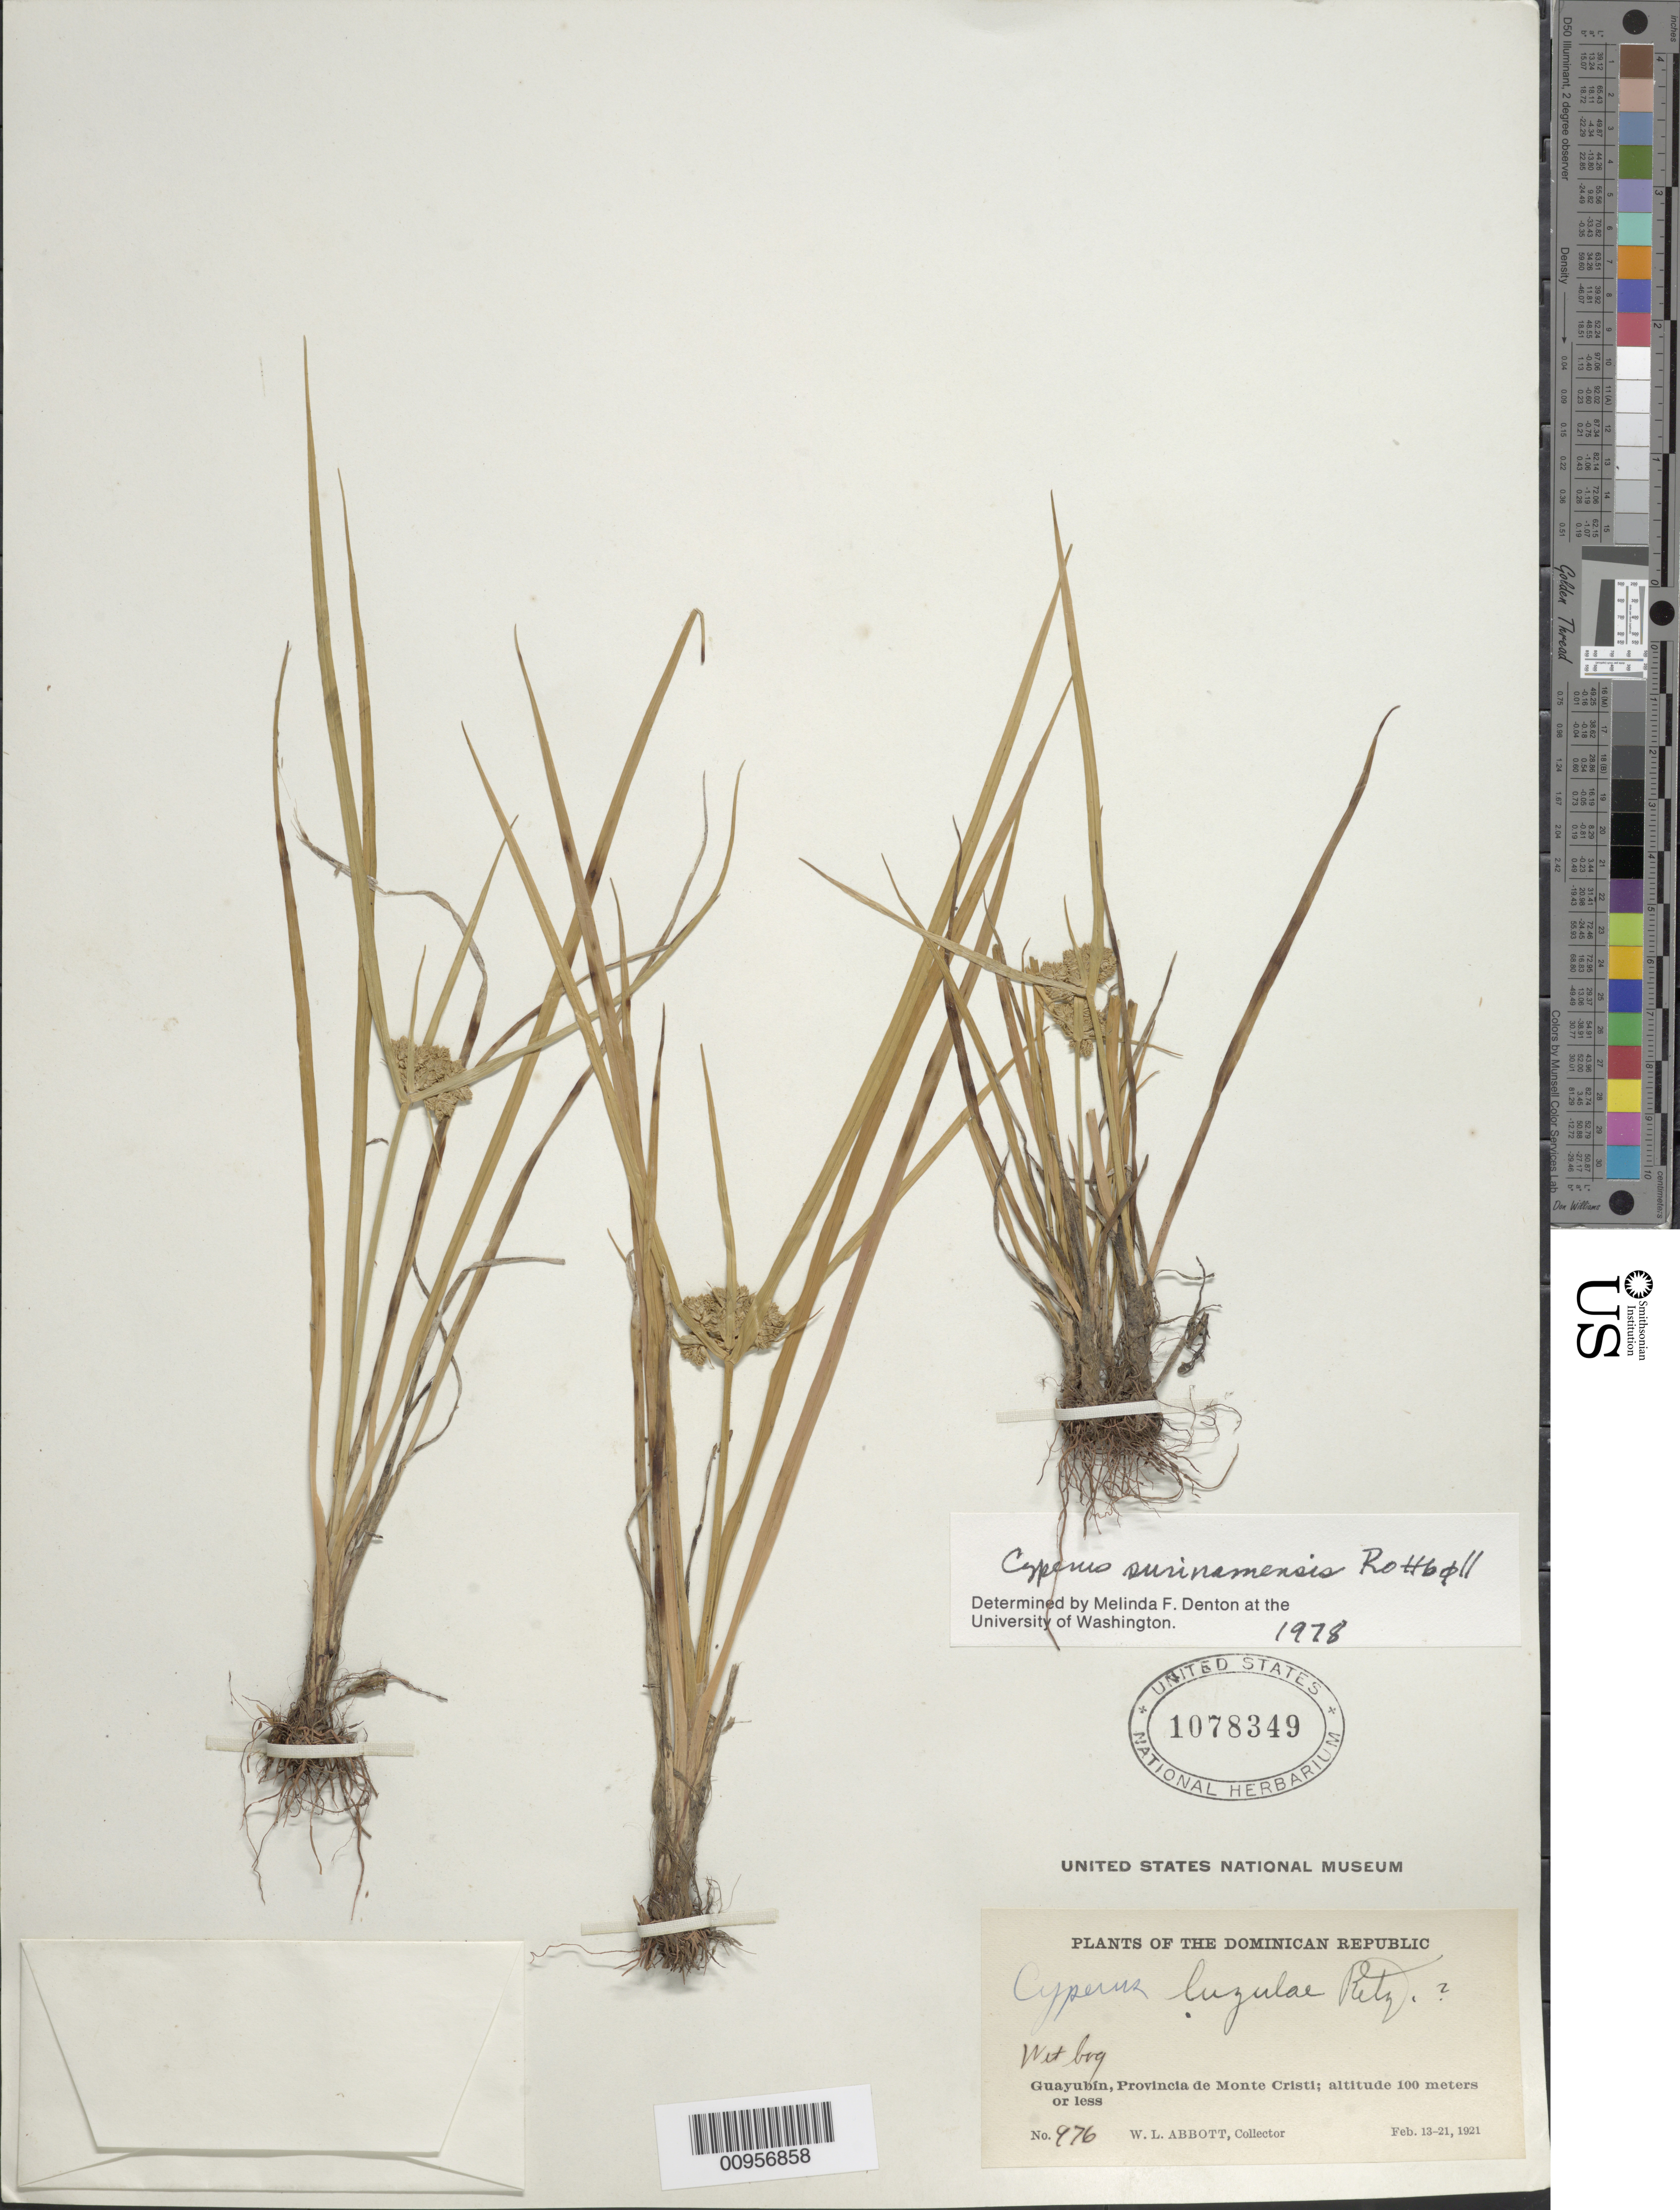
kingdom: Plantae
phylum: Tracheophyta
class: Liliopsida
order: Poales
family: Cyperaceae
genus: Cyperus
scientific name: Cyperus surinamensis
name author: Rottb.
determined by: Denton, M. F.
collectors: W. L. Abbott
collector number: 976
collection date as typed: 13 Feb 1921 to 22 Feb 1921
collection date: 1921-02-13/1921-02-22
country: Dominican Republic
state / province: Monte Cristi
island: Hispaniola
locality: Guayubín, bog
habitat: Wet bog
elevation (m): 100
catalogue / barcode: US 1078349